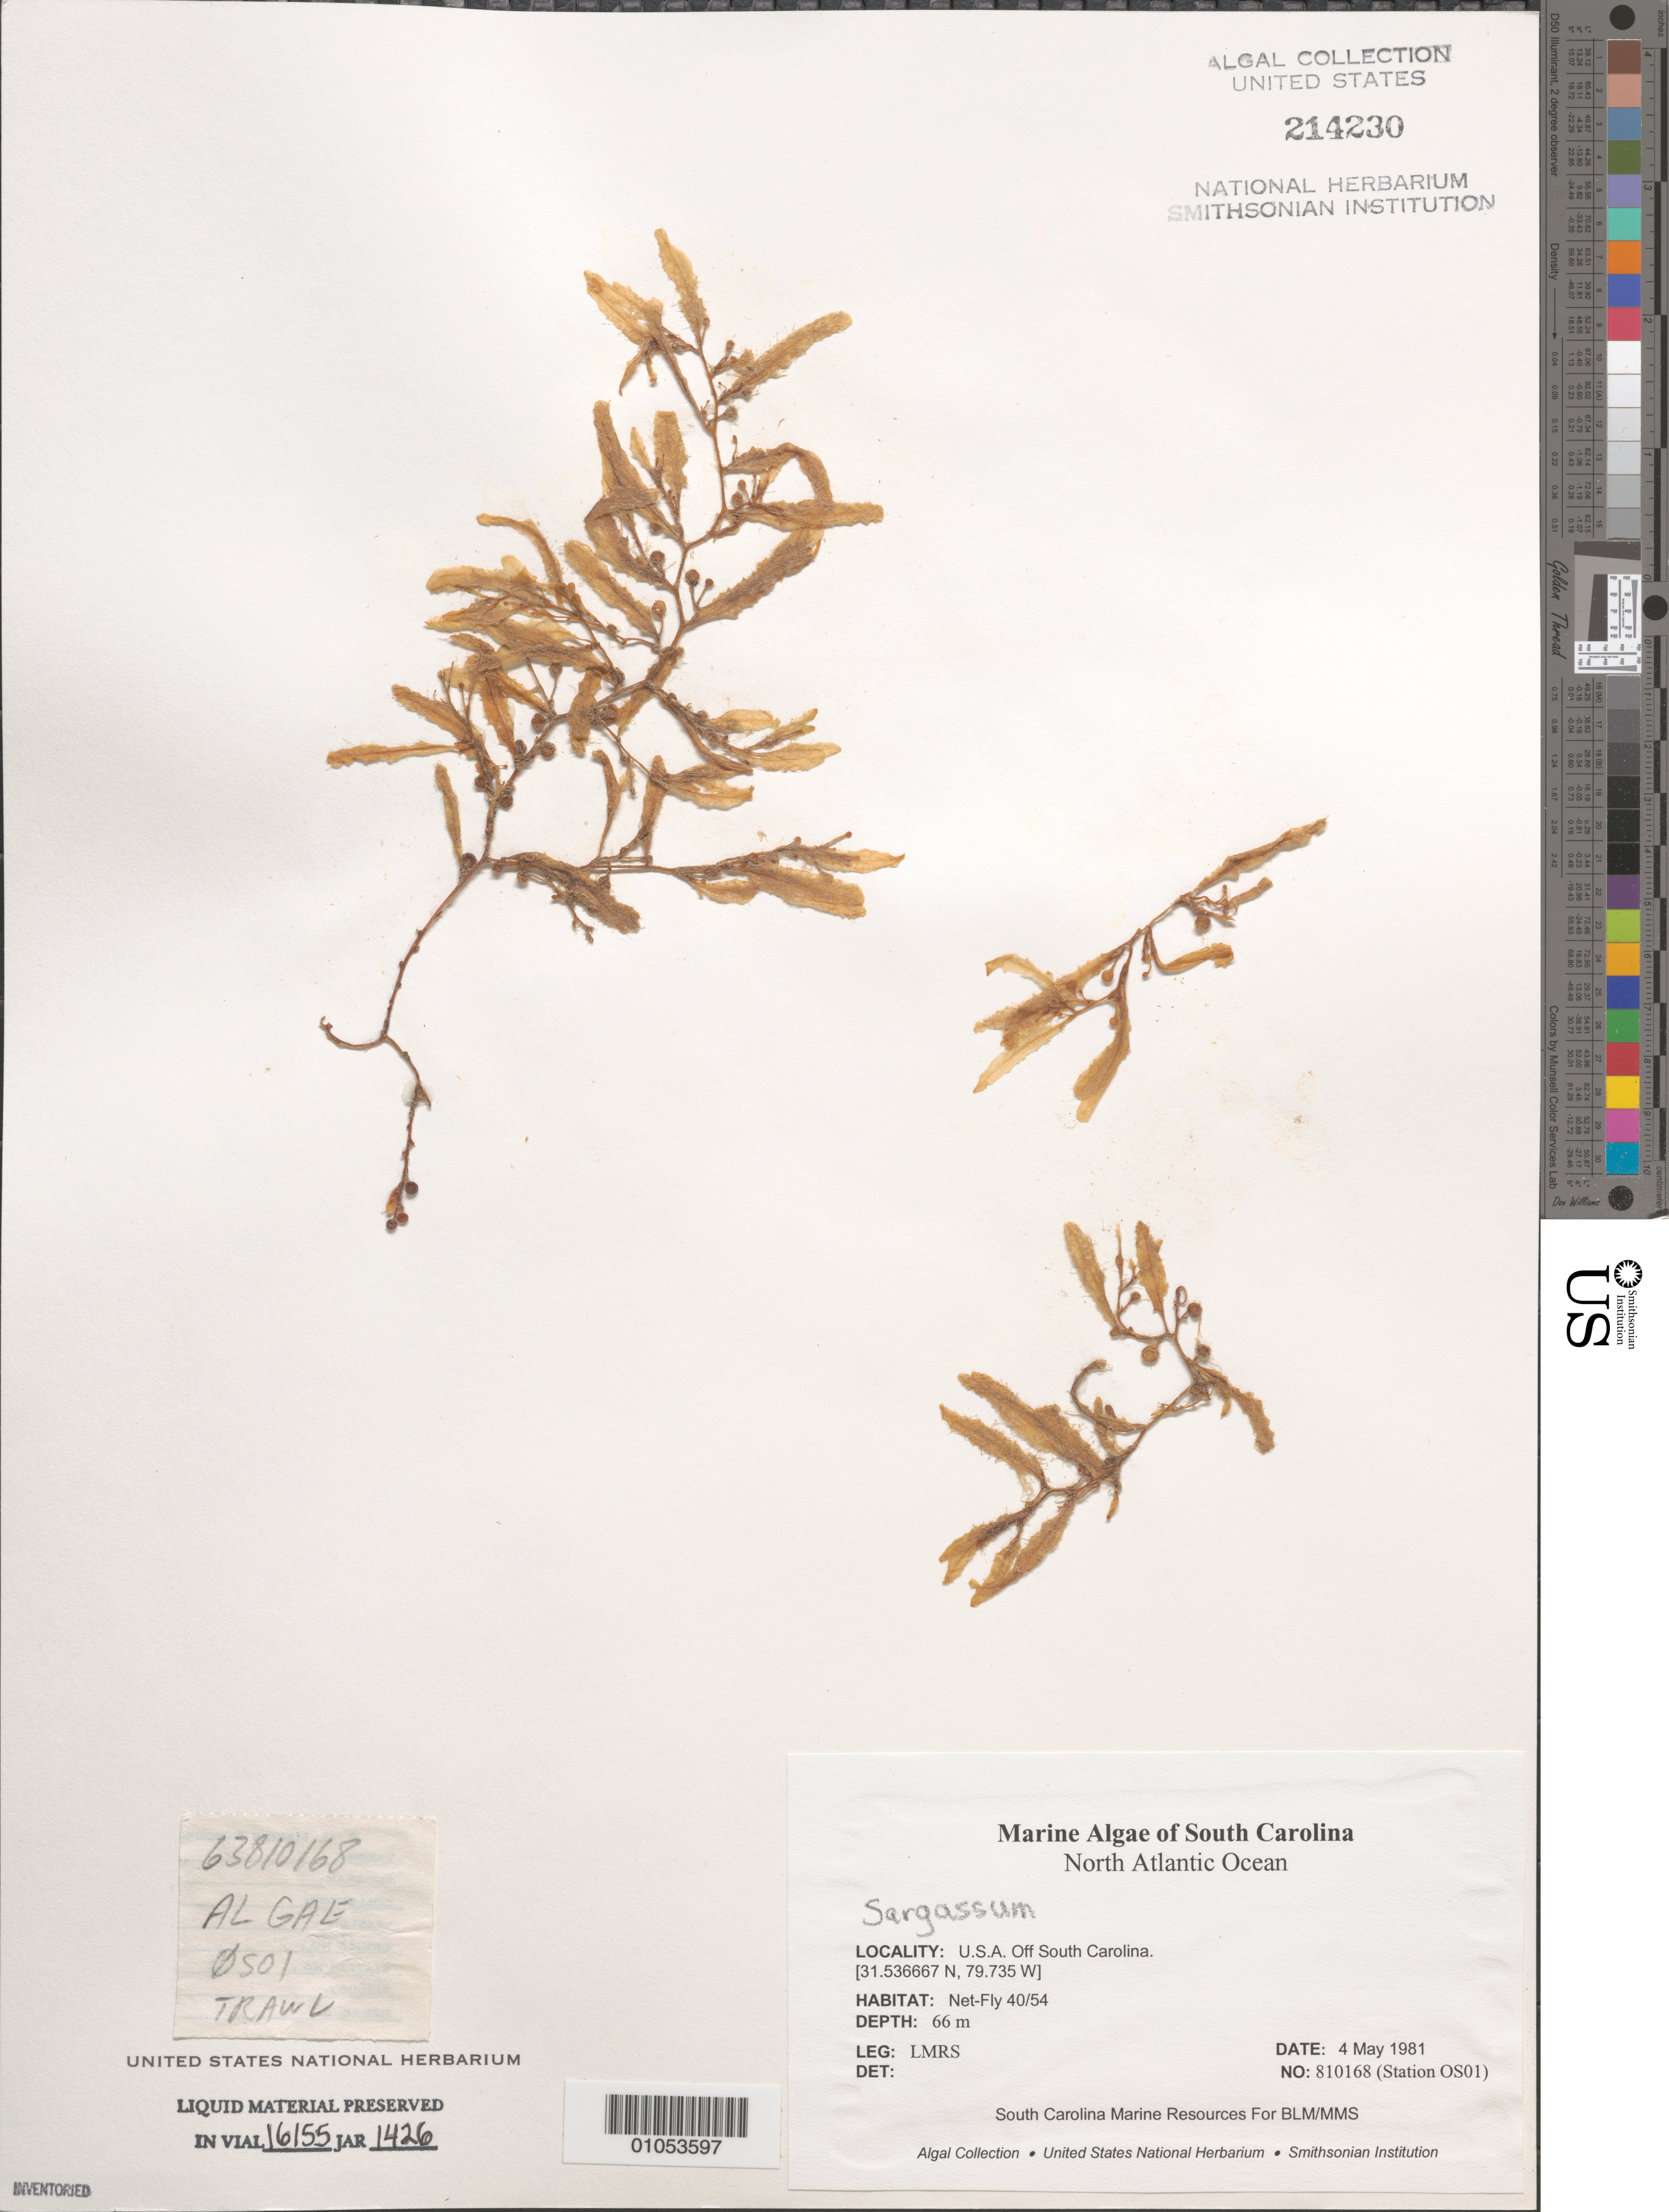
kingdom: Chromista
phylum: Ochrophyta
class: Phaeophyceae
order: Fucales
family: Sargassaceae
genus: Sargassum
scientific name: Sargassum sp.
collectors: LMRS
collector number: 810168 (Station OS01)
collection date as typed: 04 May 1981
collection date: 1981-05-04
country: United States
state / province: South Carolina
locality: North Atlantic Ocean off South Carolina coast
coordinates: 31.536667 N, 79.735 W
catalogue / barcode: US 214230